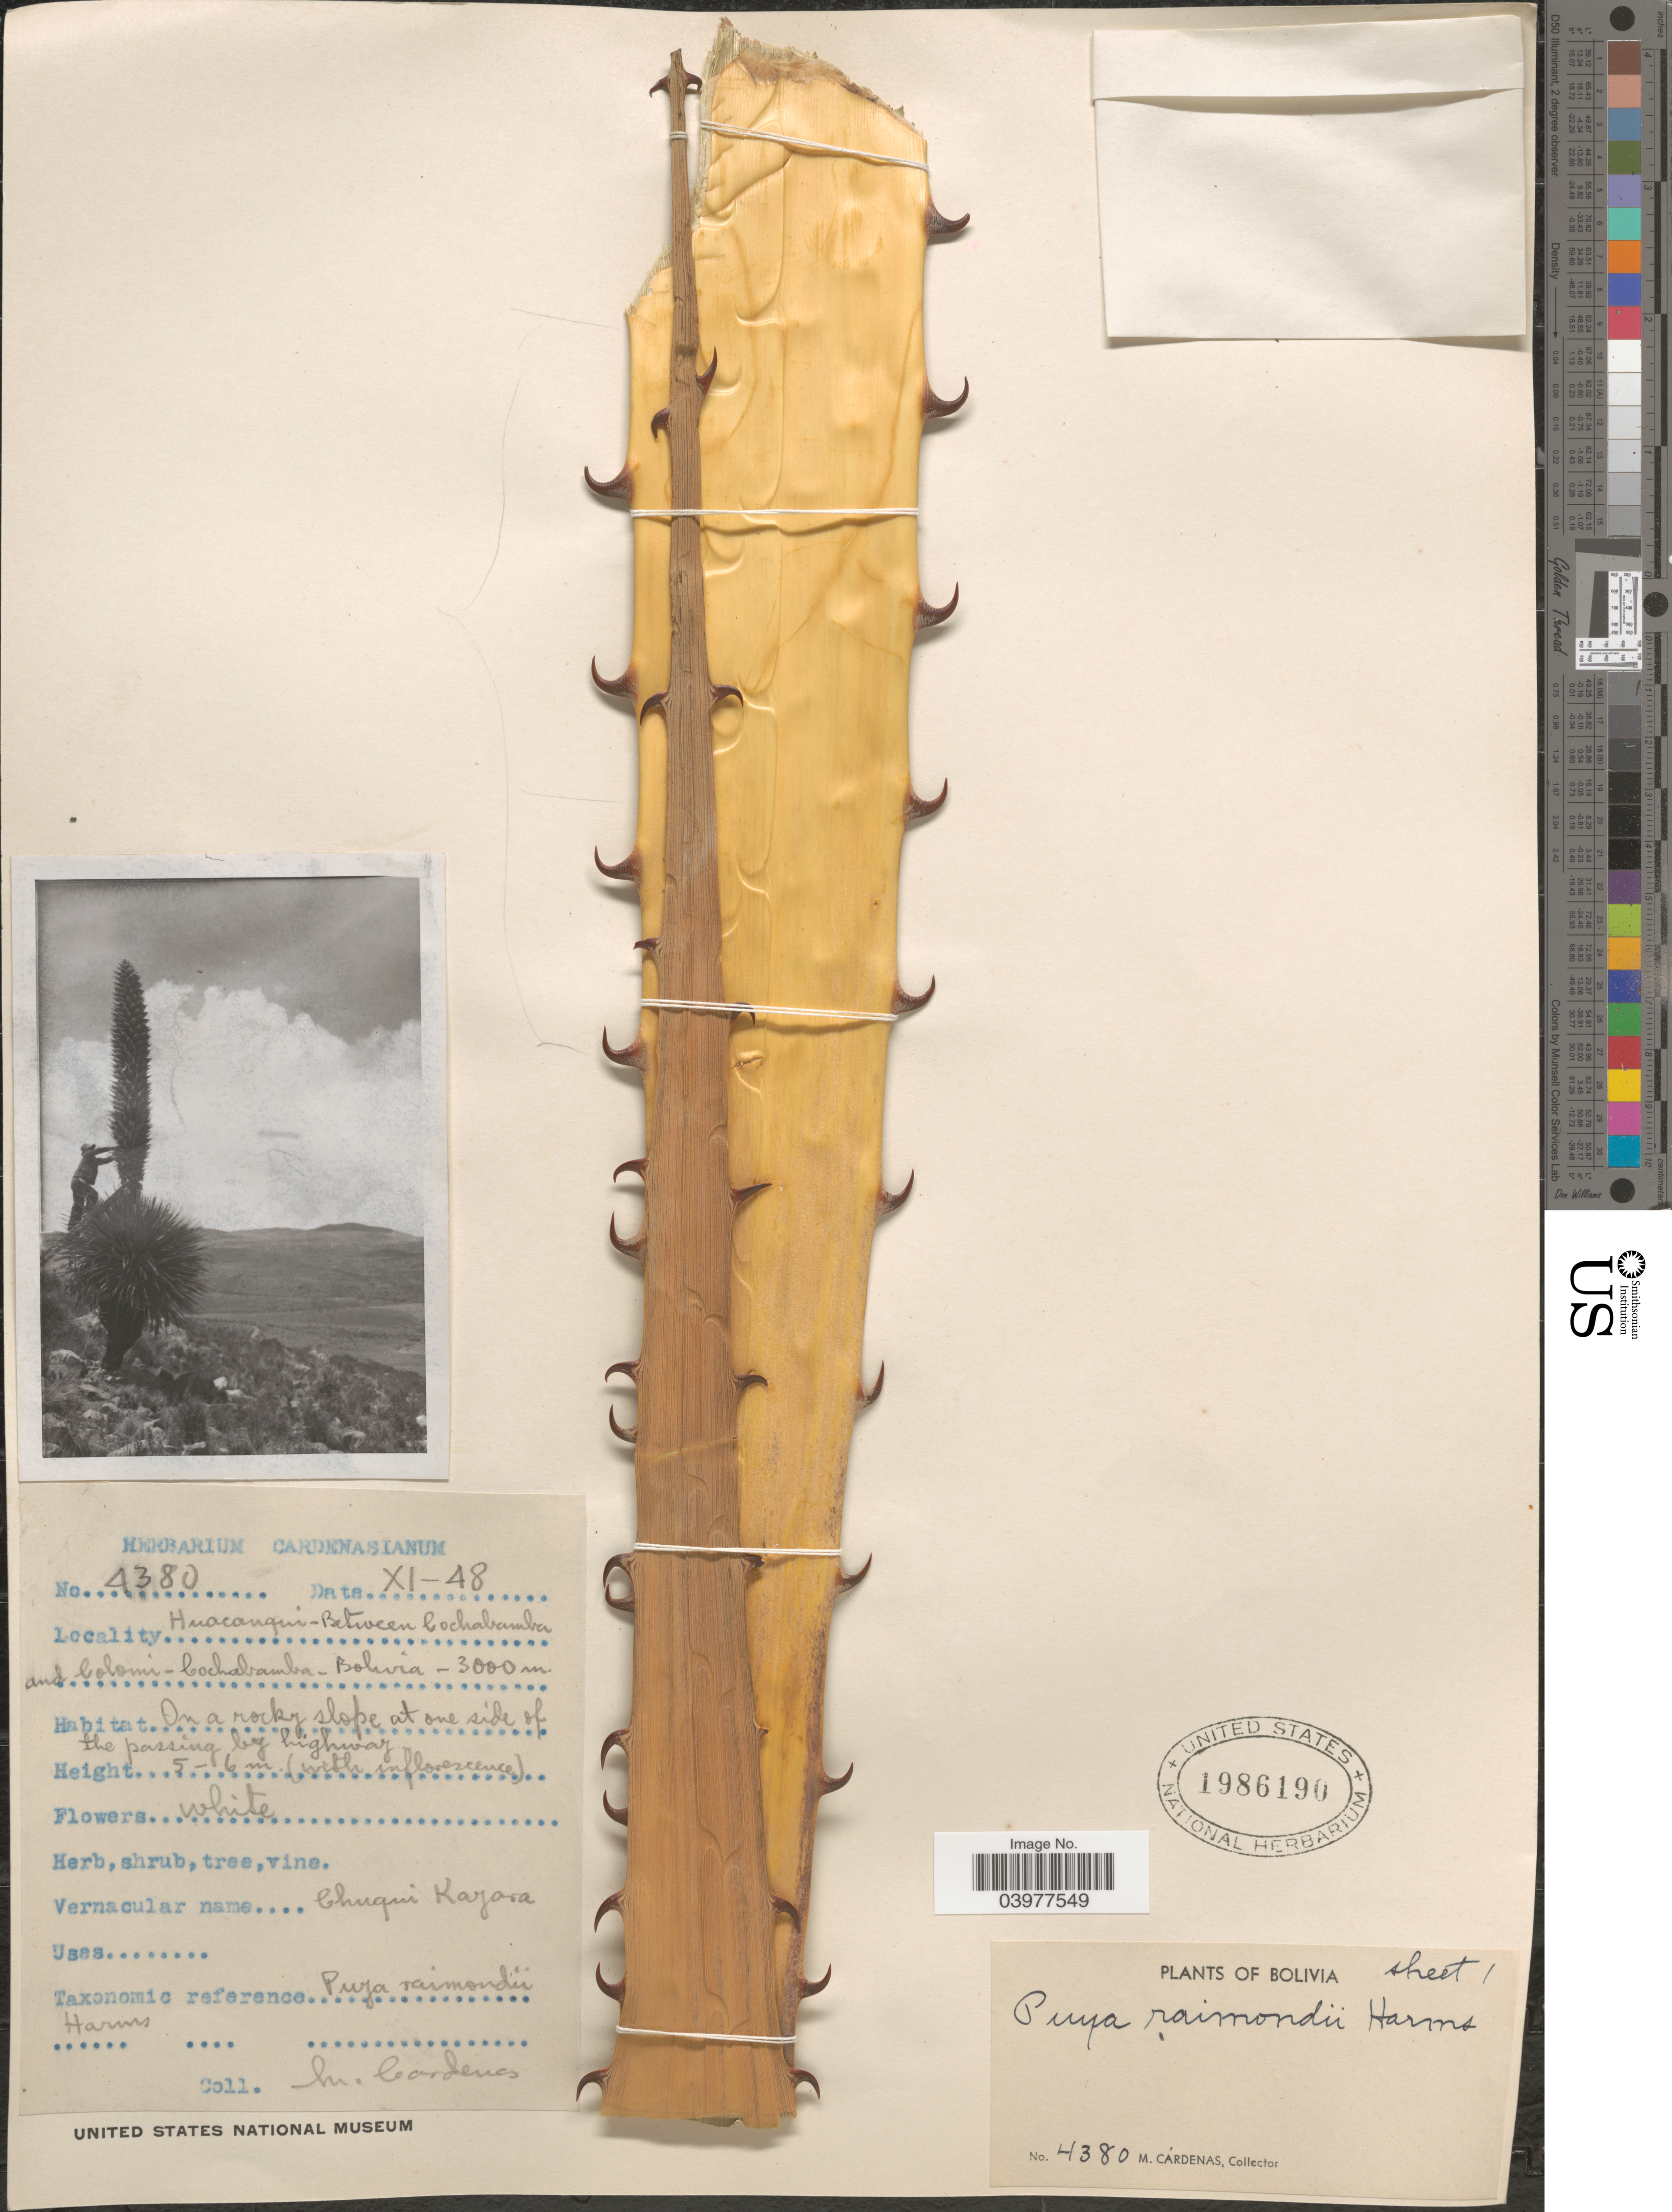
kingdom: Plantae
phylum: Tracheophyta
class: Liliopsida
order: Poales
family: Bromeliaceae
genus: Puya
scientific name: Puya raimondii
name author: Harms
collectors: M. Cárdenas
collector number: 4380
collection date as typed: Transcribed d/m/y: /11/48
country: Bolivia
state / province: Cochabamba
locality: Huacanqui- Between Cochabamba and Colomi.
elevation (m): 3000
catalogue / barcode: US 1986190